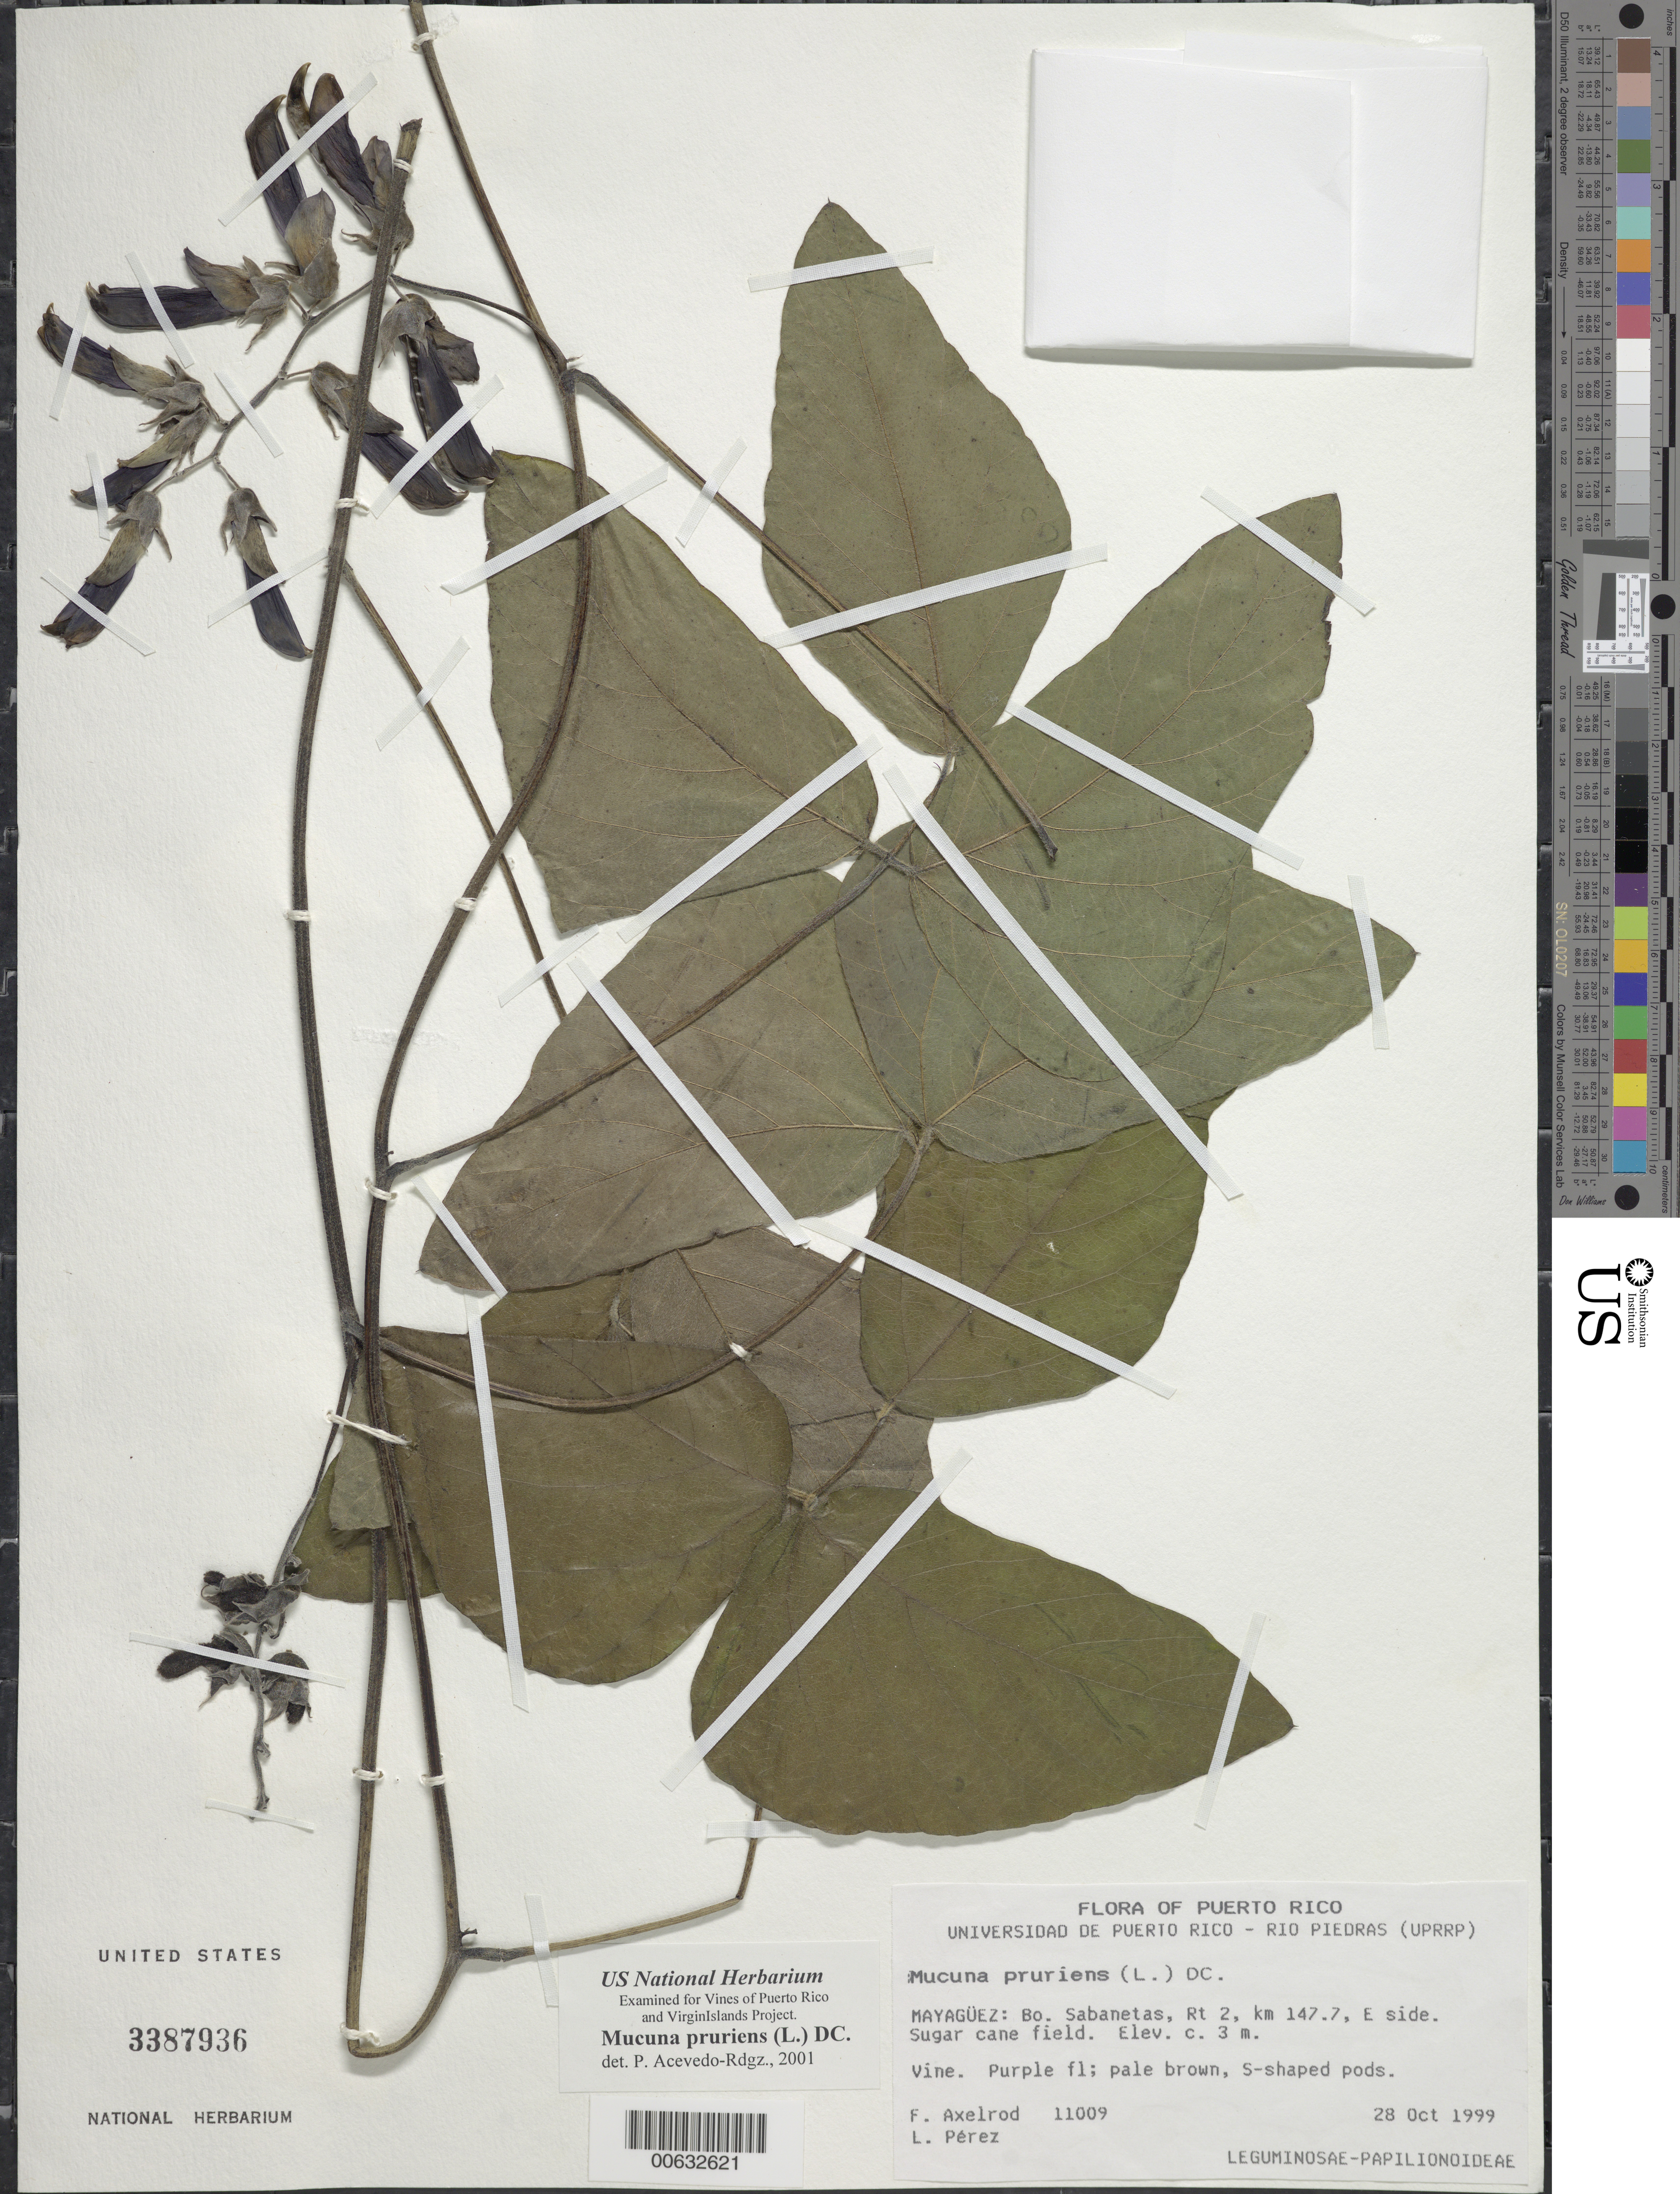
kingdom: Plantae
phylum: Tracheophyta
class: Magnoliopsida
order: Fabales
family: Fabaceae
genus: Mucuna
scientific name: Mucuna pruriens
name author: (L.) DC.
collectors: F. S. Axelrod & L. Pérez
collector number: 11009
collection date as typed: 28 Oct 1999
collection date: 1999-10-28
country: Puerto Rico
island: Greater Antilles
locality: Mayagüez: Bo. Sabanetas, Rt 2, km 147.7, E side.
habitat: Sugar cane field.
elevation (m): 3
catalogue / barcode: US 3387936